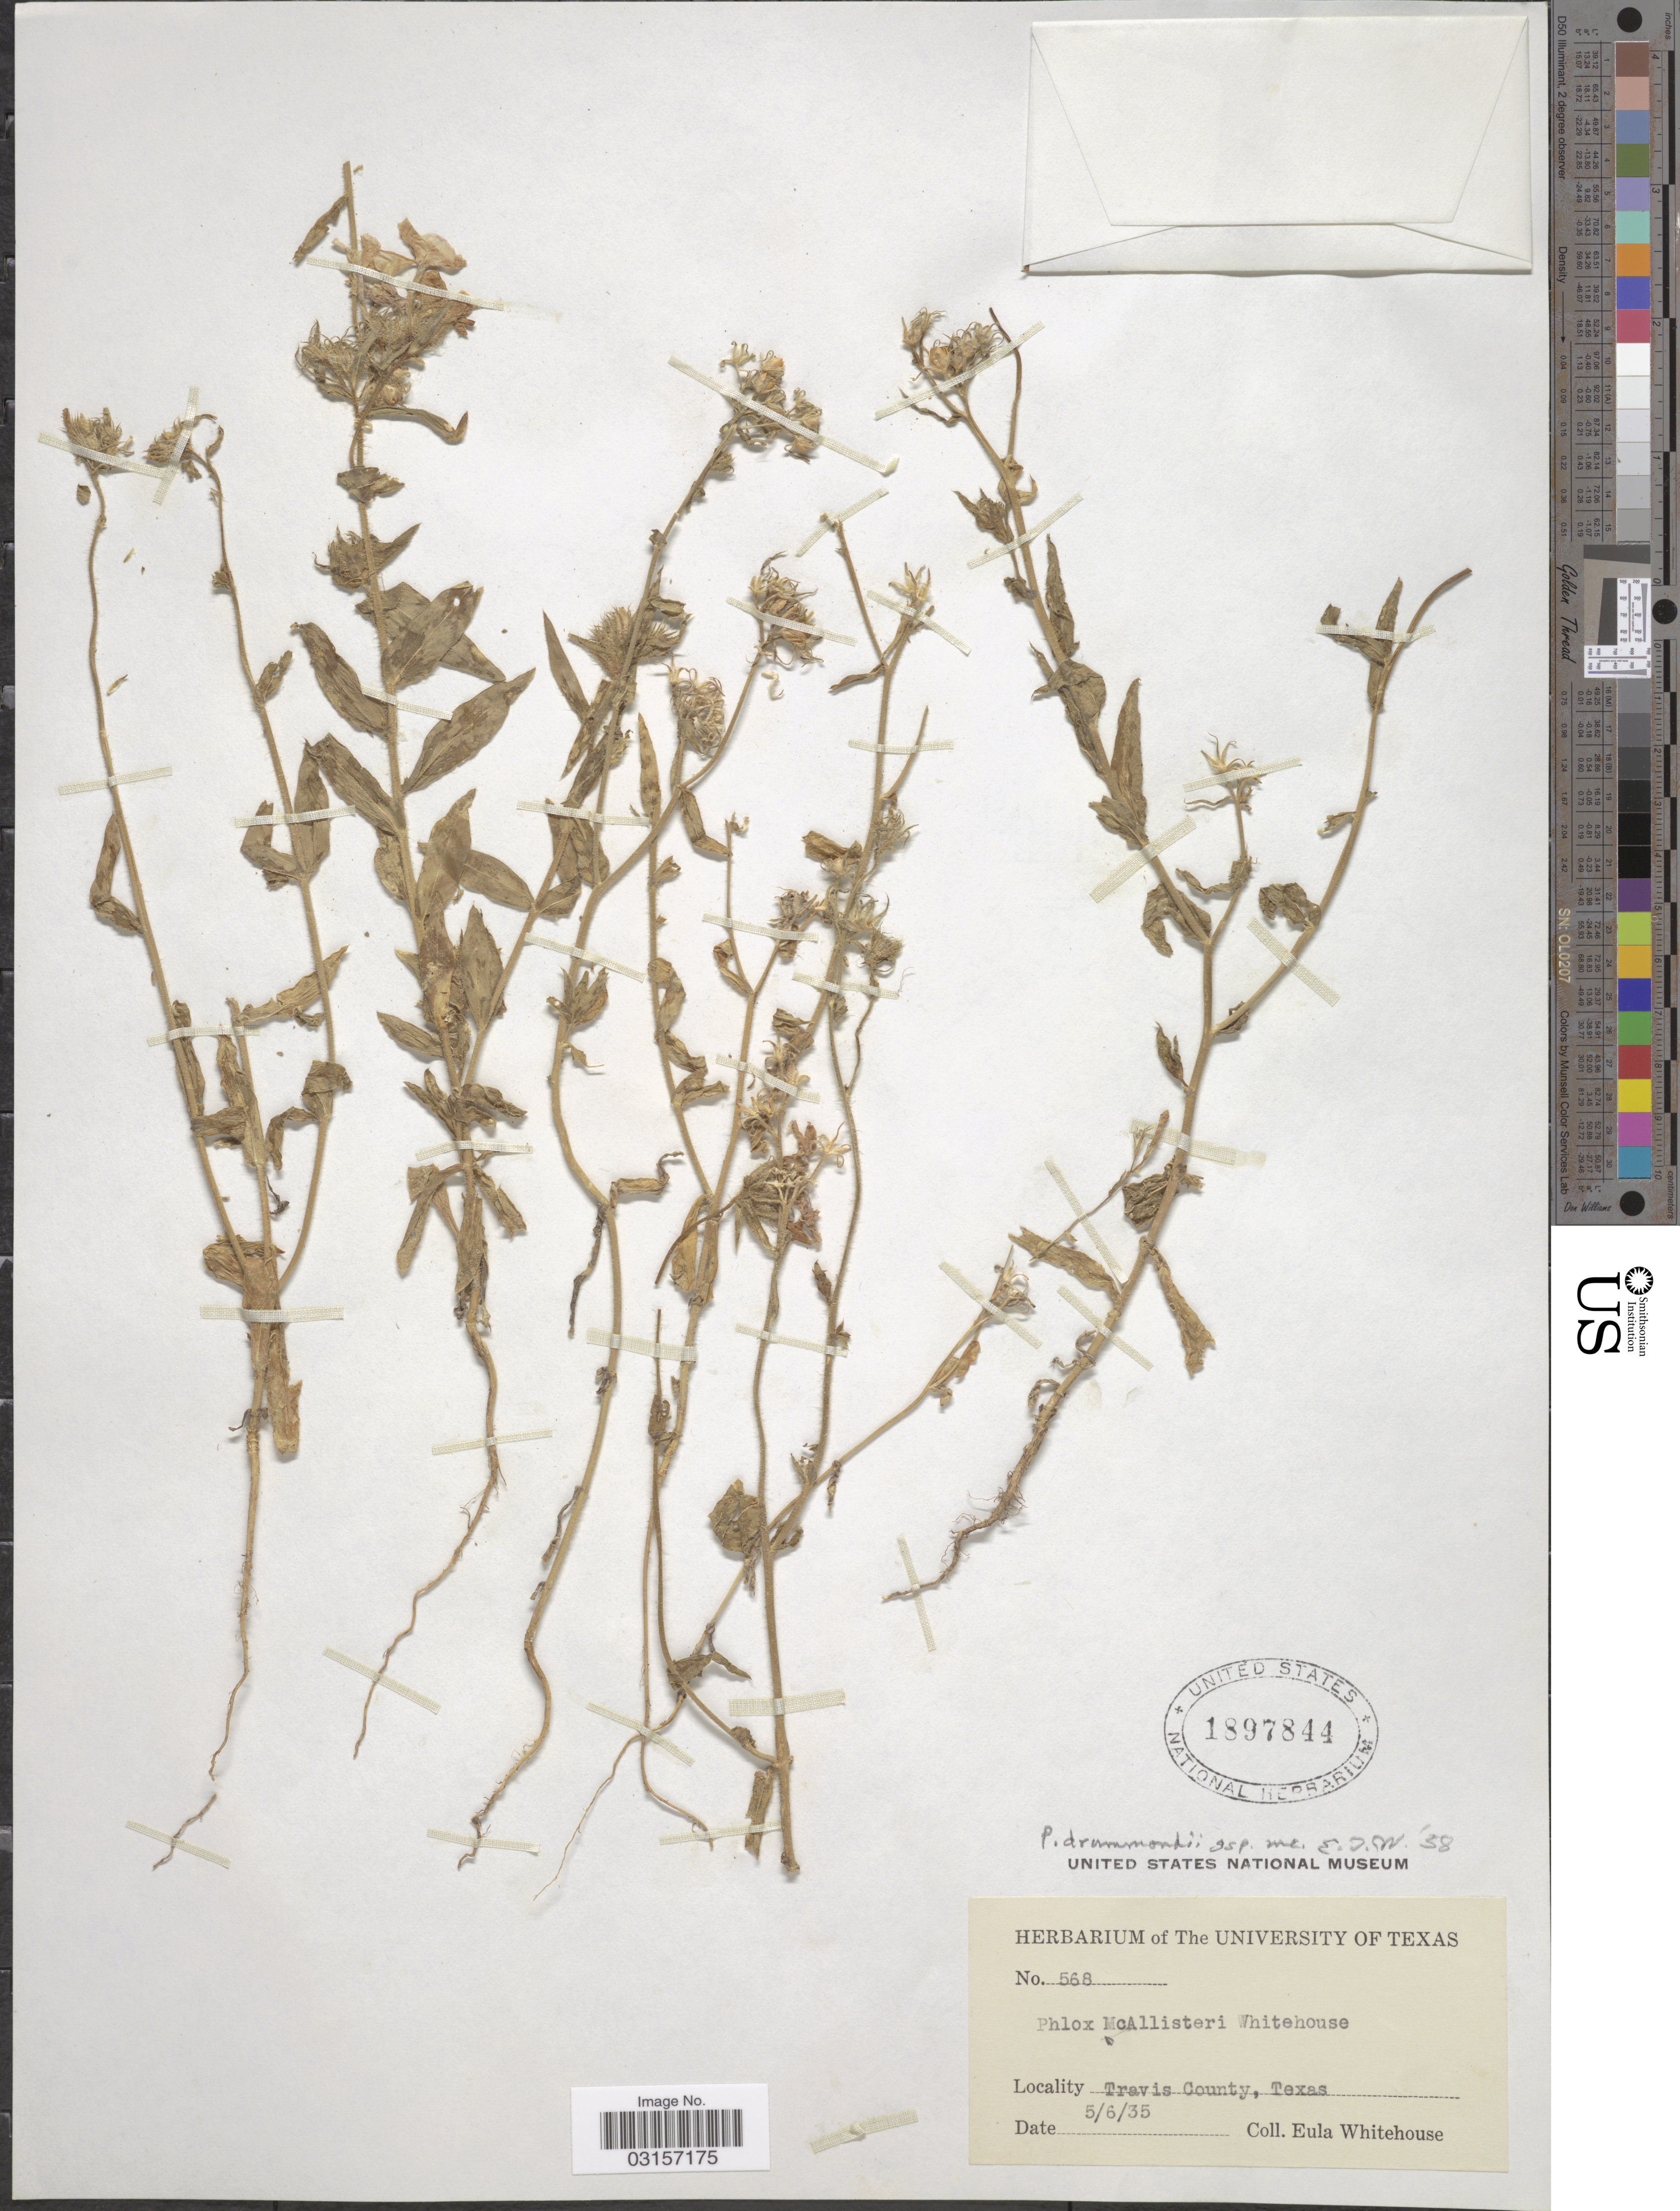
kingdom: Plantae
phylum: Tracheophyta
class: Magnoliopsida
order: Ericales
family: Polemoniaceae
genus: Phlox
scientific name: Phlox drummondii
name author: Hook.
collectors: E. Whitehouse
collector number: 568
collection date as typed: Transcribed d/m/y: 6/5/35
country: United States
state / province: Texas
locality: Travis County, Texas.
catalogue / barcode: US 1897844